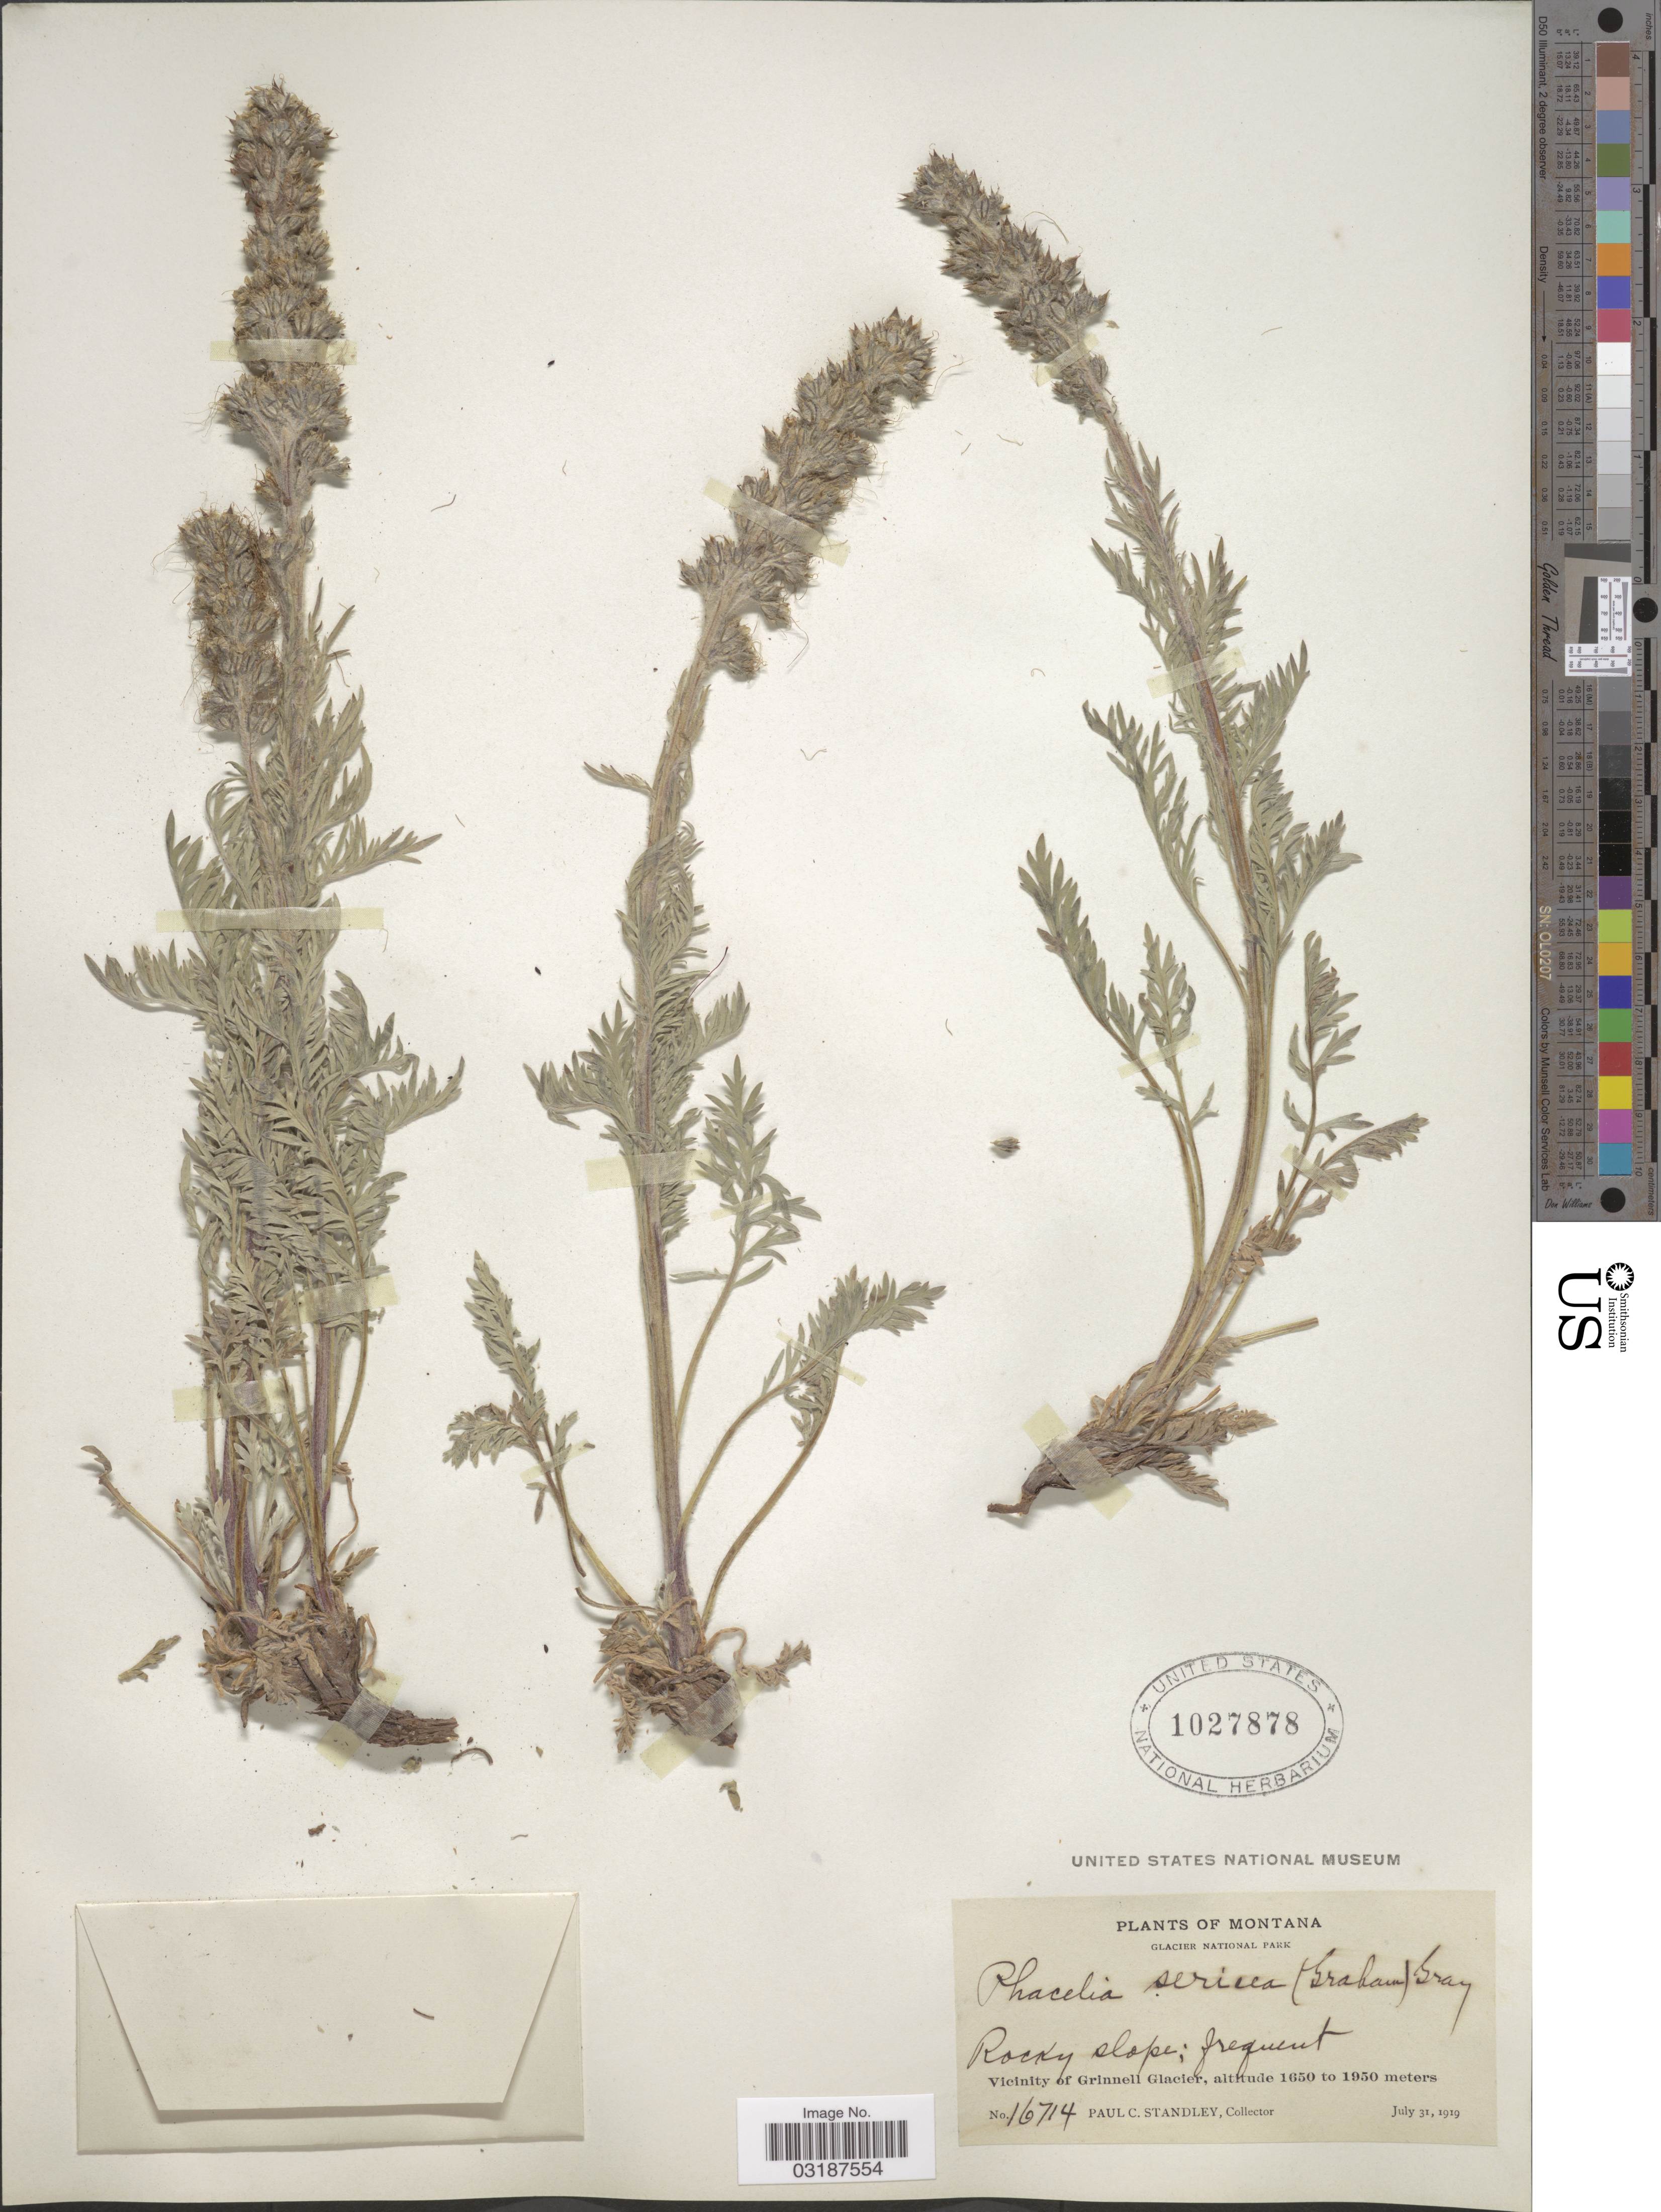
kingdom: Plantae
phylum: Tracheophyta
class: Magnoliopsida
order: Boraginales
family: Hydrophyllaceae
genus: Phacelia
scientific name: Phacelia sericea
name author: (Graham) A. Gray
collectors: P. C. Standley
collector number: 16714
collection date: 1919-07-31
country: United States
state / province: Montana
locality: Glacier National Park. Vicinity of Grinnell Glacier.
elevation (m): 1650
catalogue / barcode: US 1027878